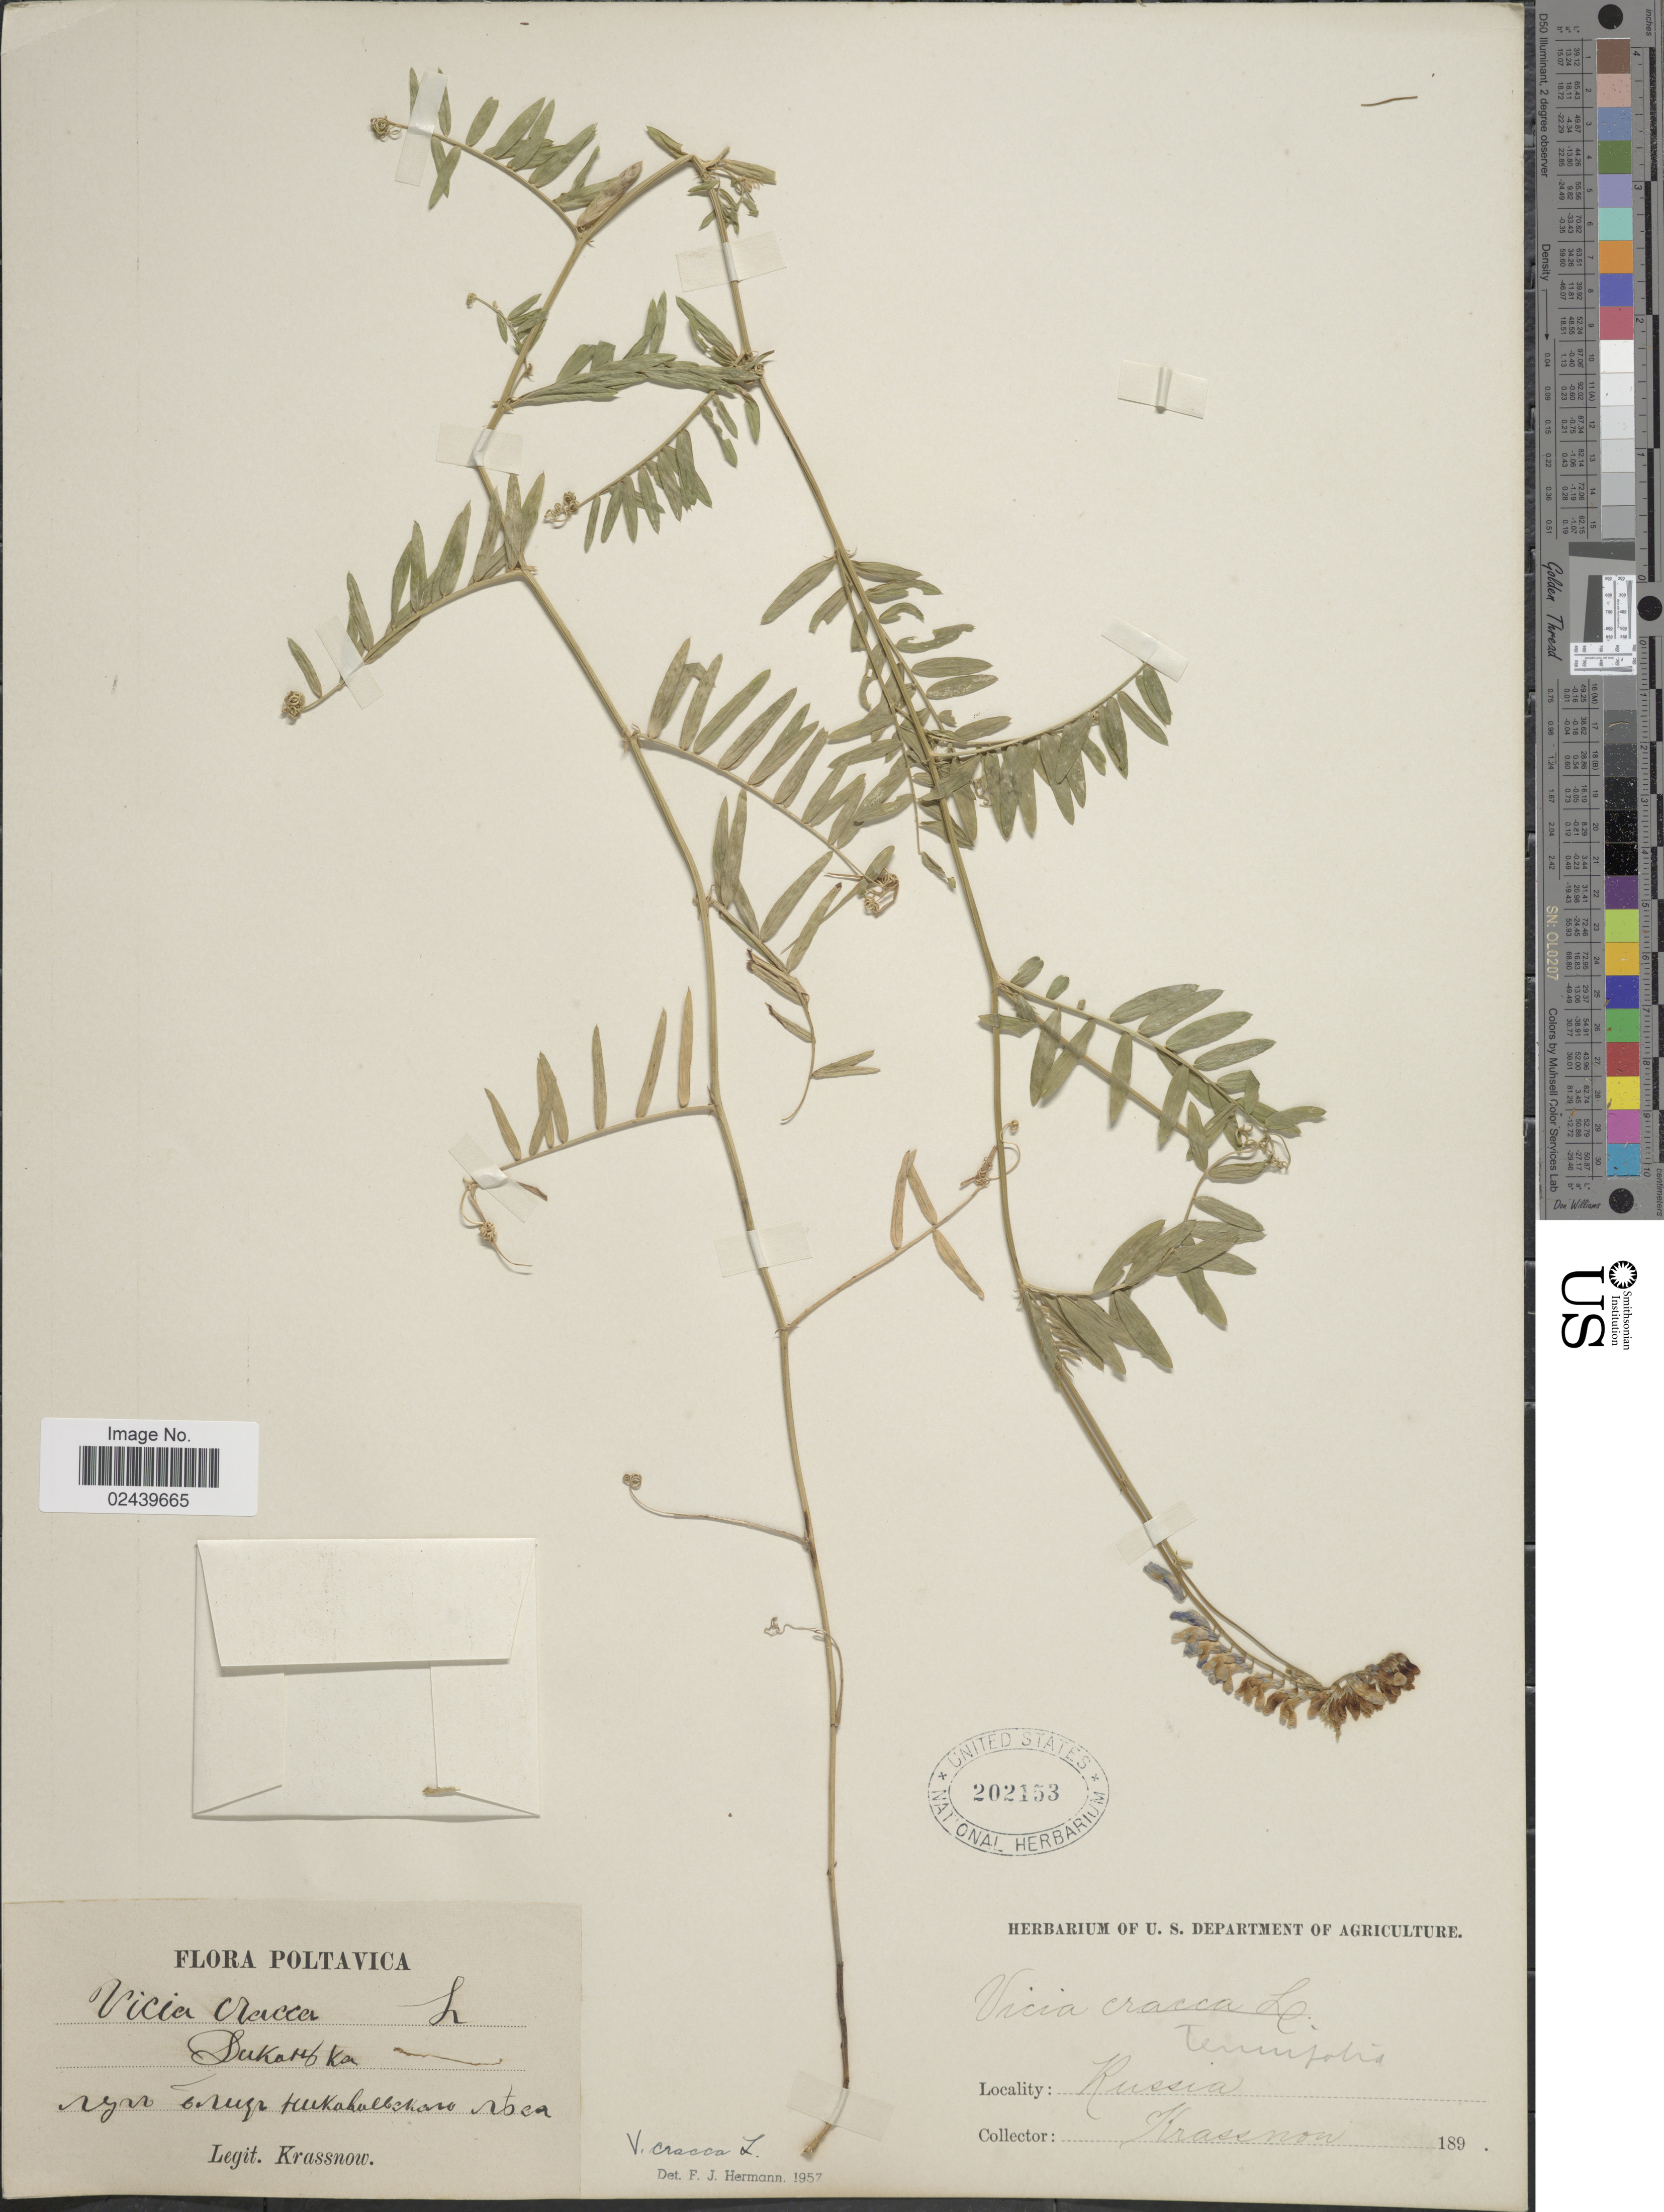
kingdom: Plantae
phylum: Tracheophyta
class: Magnoliopsida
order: Fabales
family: Fabaceae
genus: Vicia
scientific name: Vicia cracca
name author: L.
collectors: -. Krassnow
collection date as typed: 189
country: Ukraine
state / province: Poltava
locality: Poltavica. Russia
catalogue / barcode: US 202153